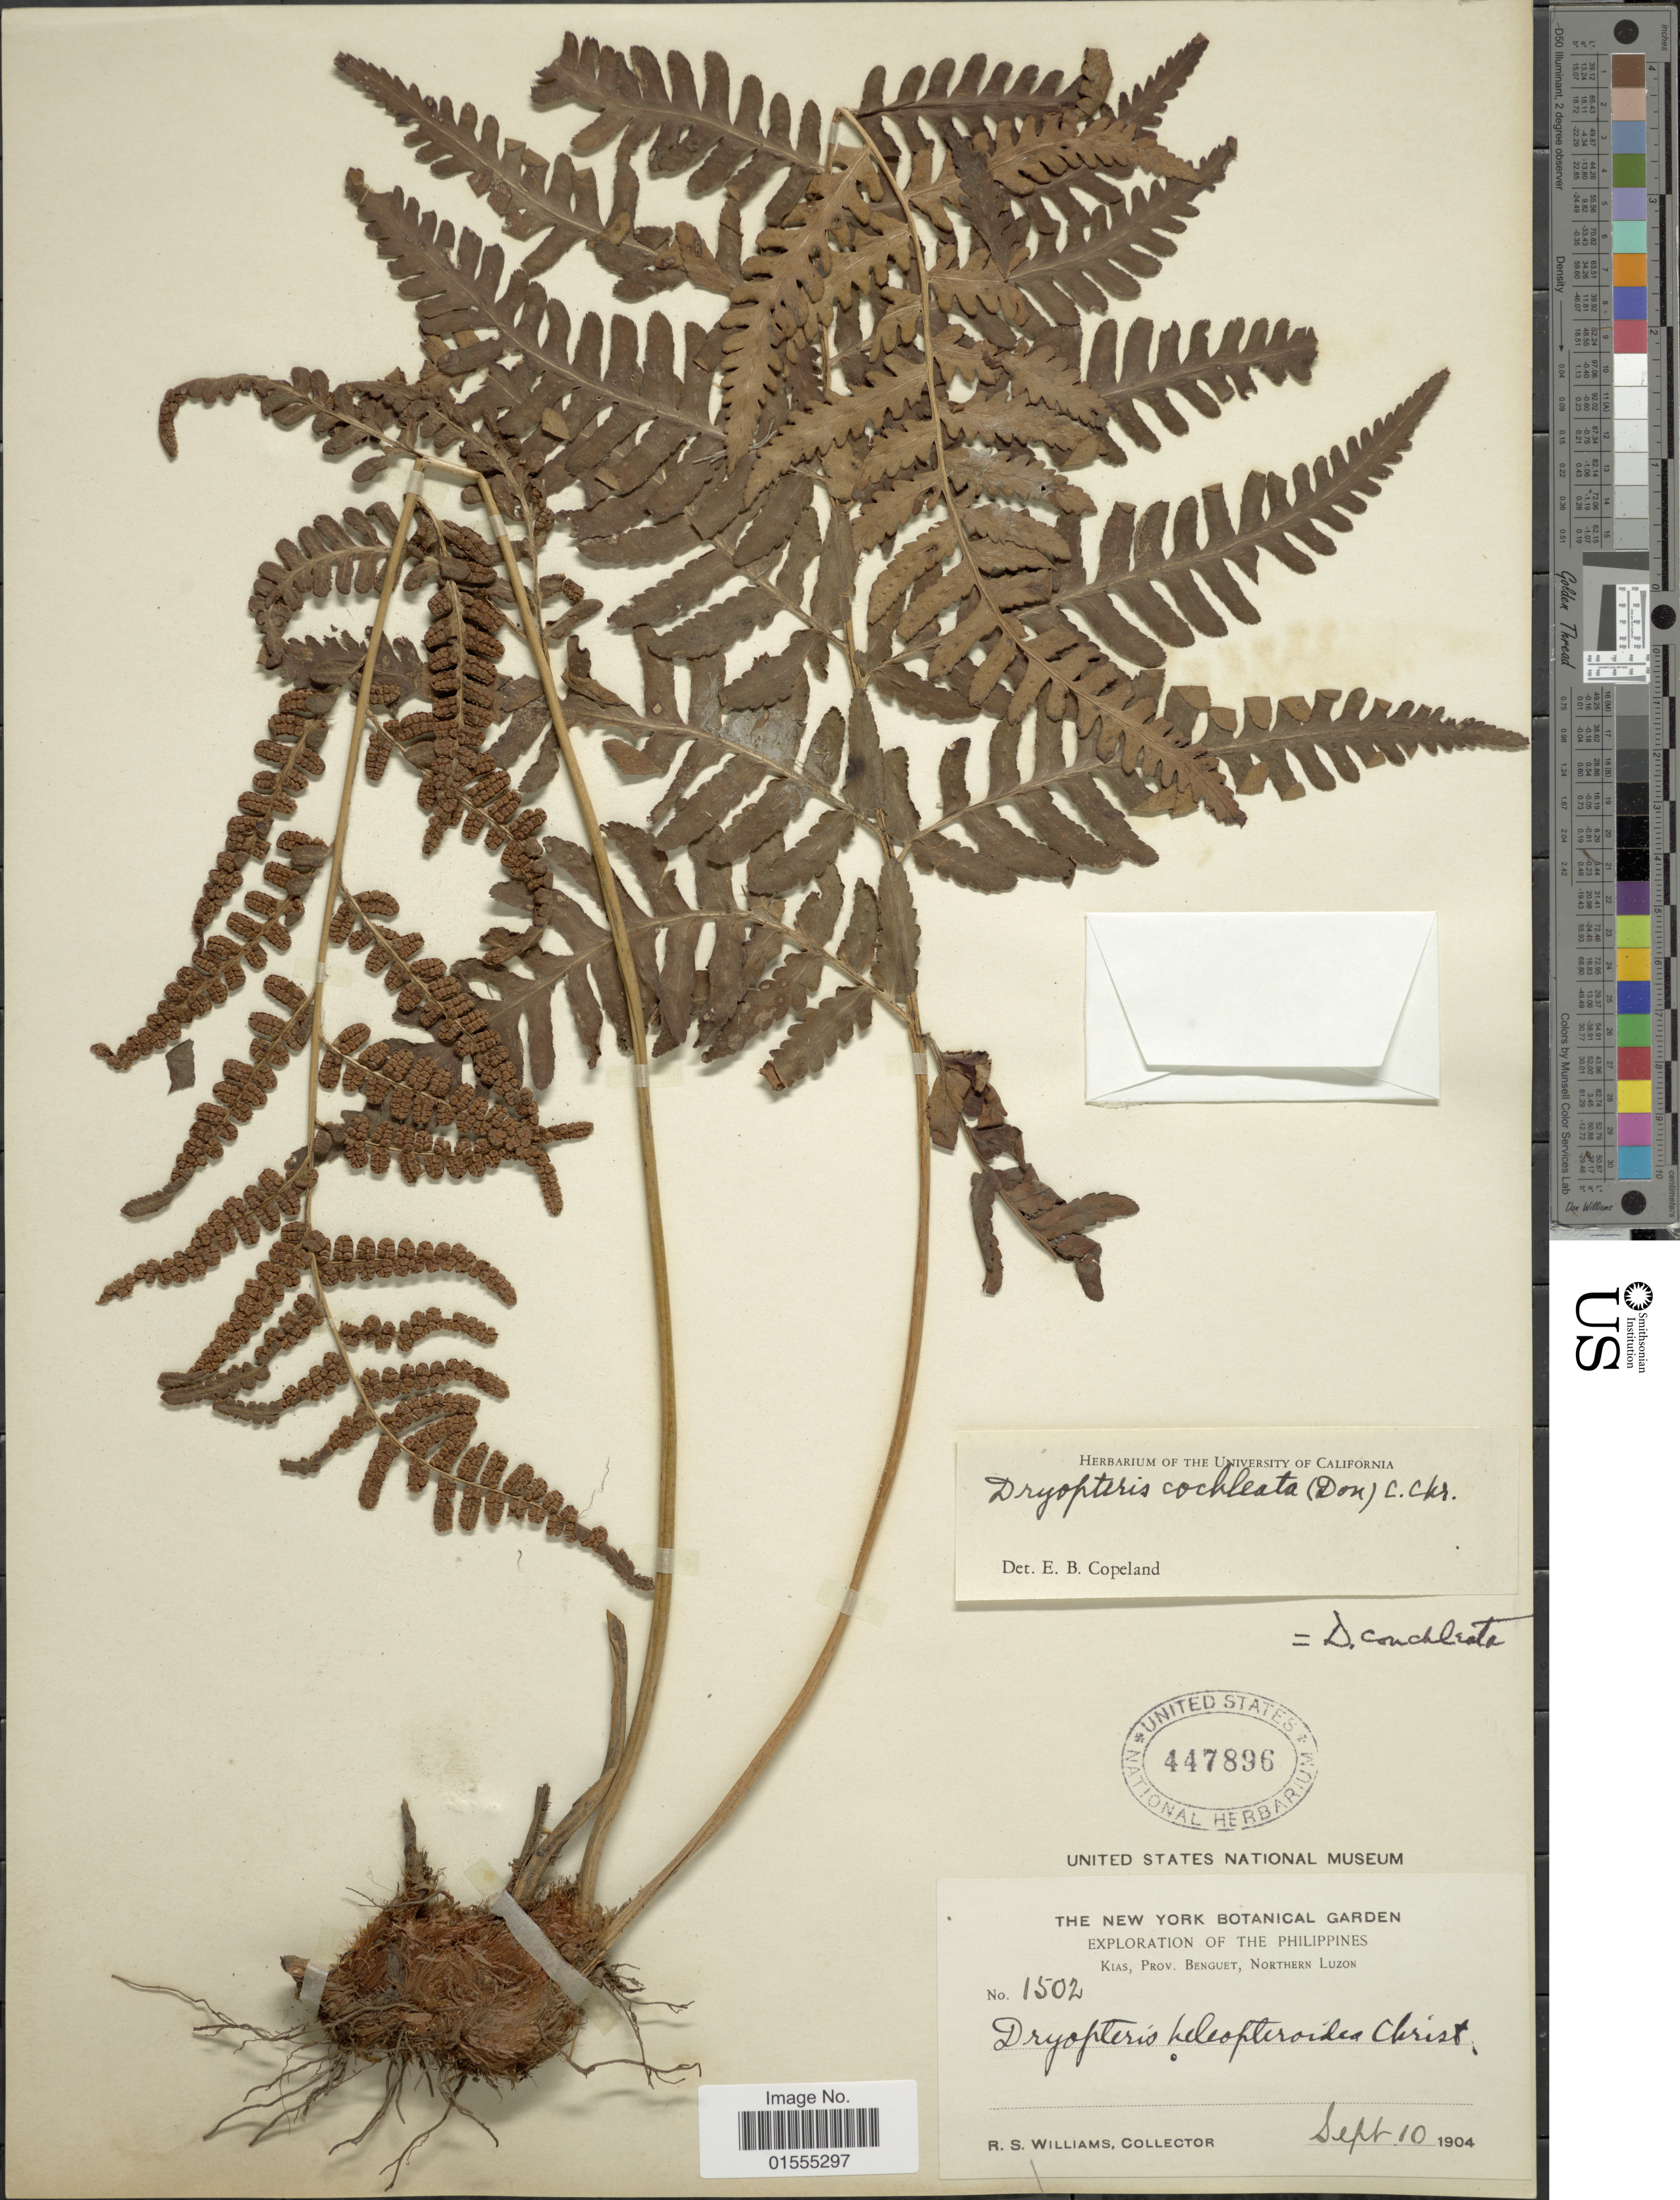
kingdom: Plantae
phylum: Tracheophyta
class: Polypodiopsida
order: Polypodiales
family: Dryopteridaceae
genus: Dryopteris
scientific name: Dryopteris cochleata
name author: (D. Don) C. Chr.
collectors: R. S. Williams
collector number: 1502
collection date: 1904-09-10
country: Philippines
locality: Kias, Prov. Benguet, Northern Luzon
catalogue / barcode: US 447896